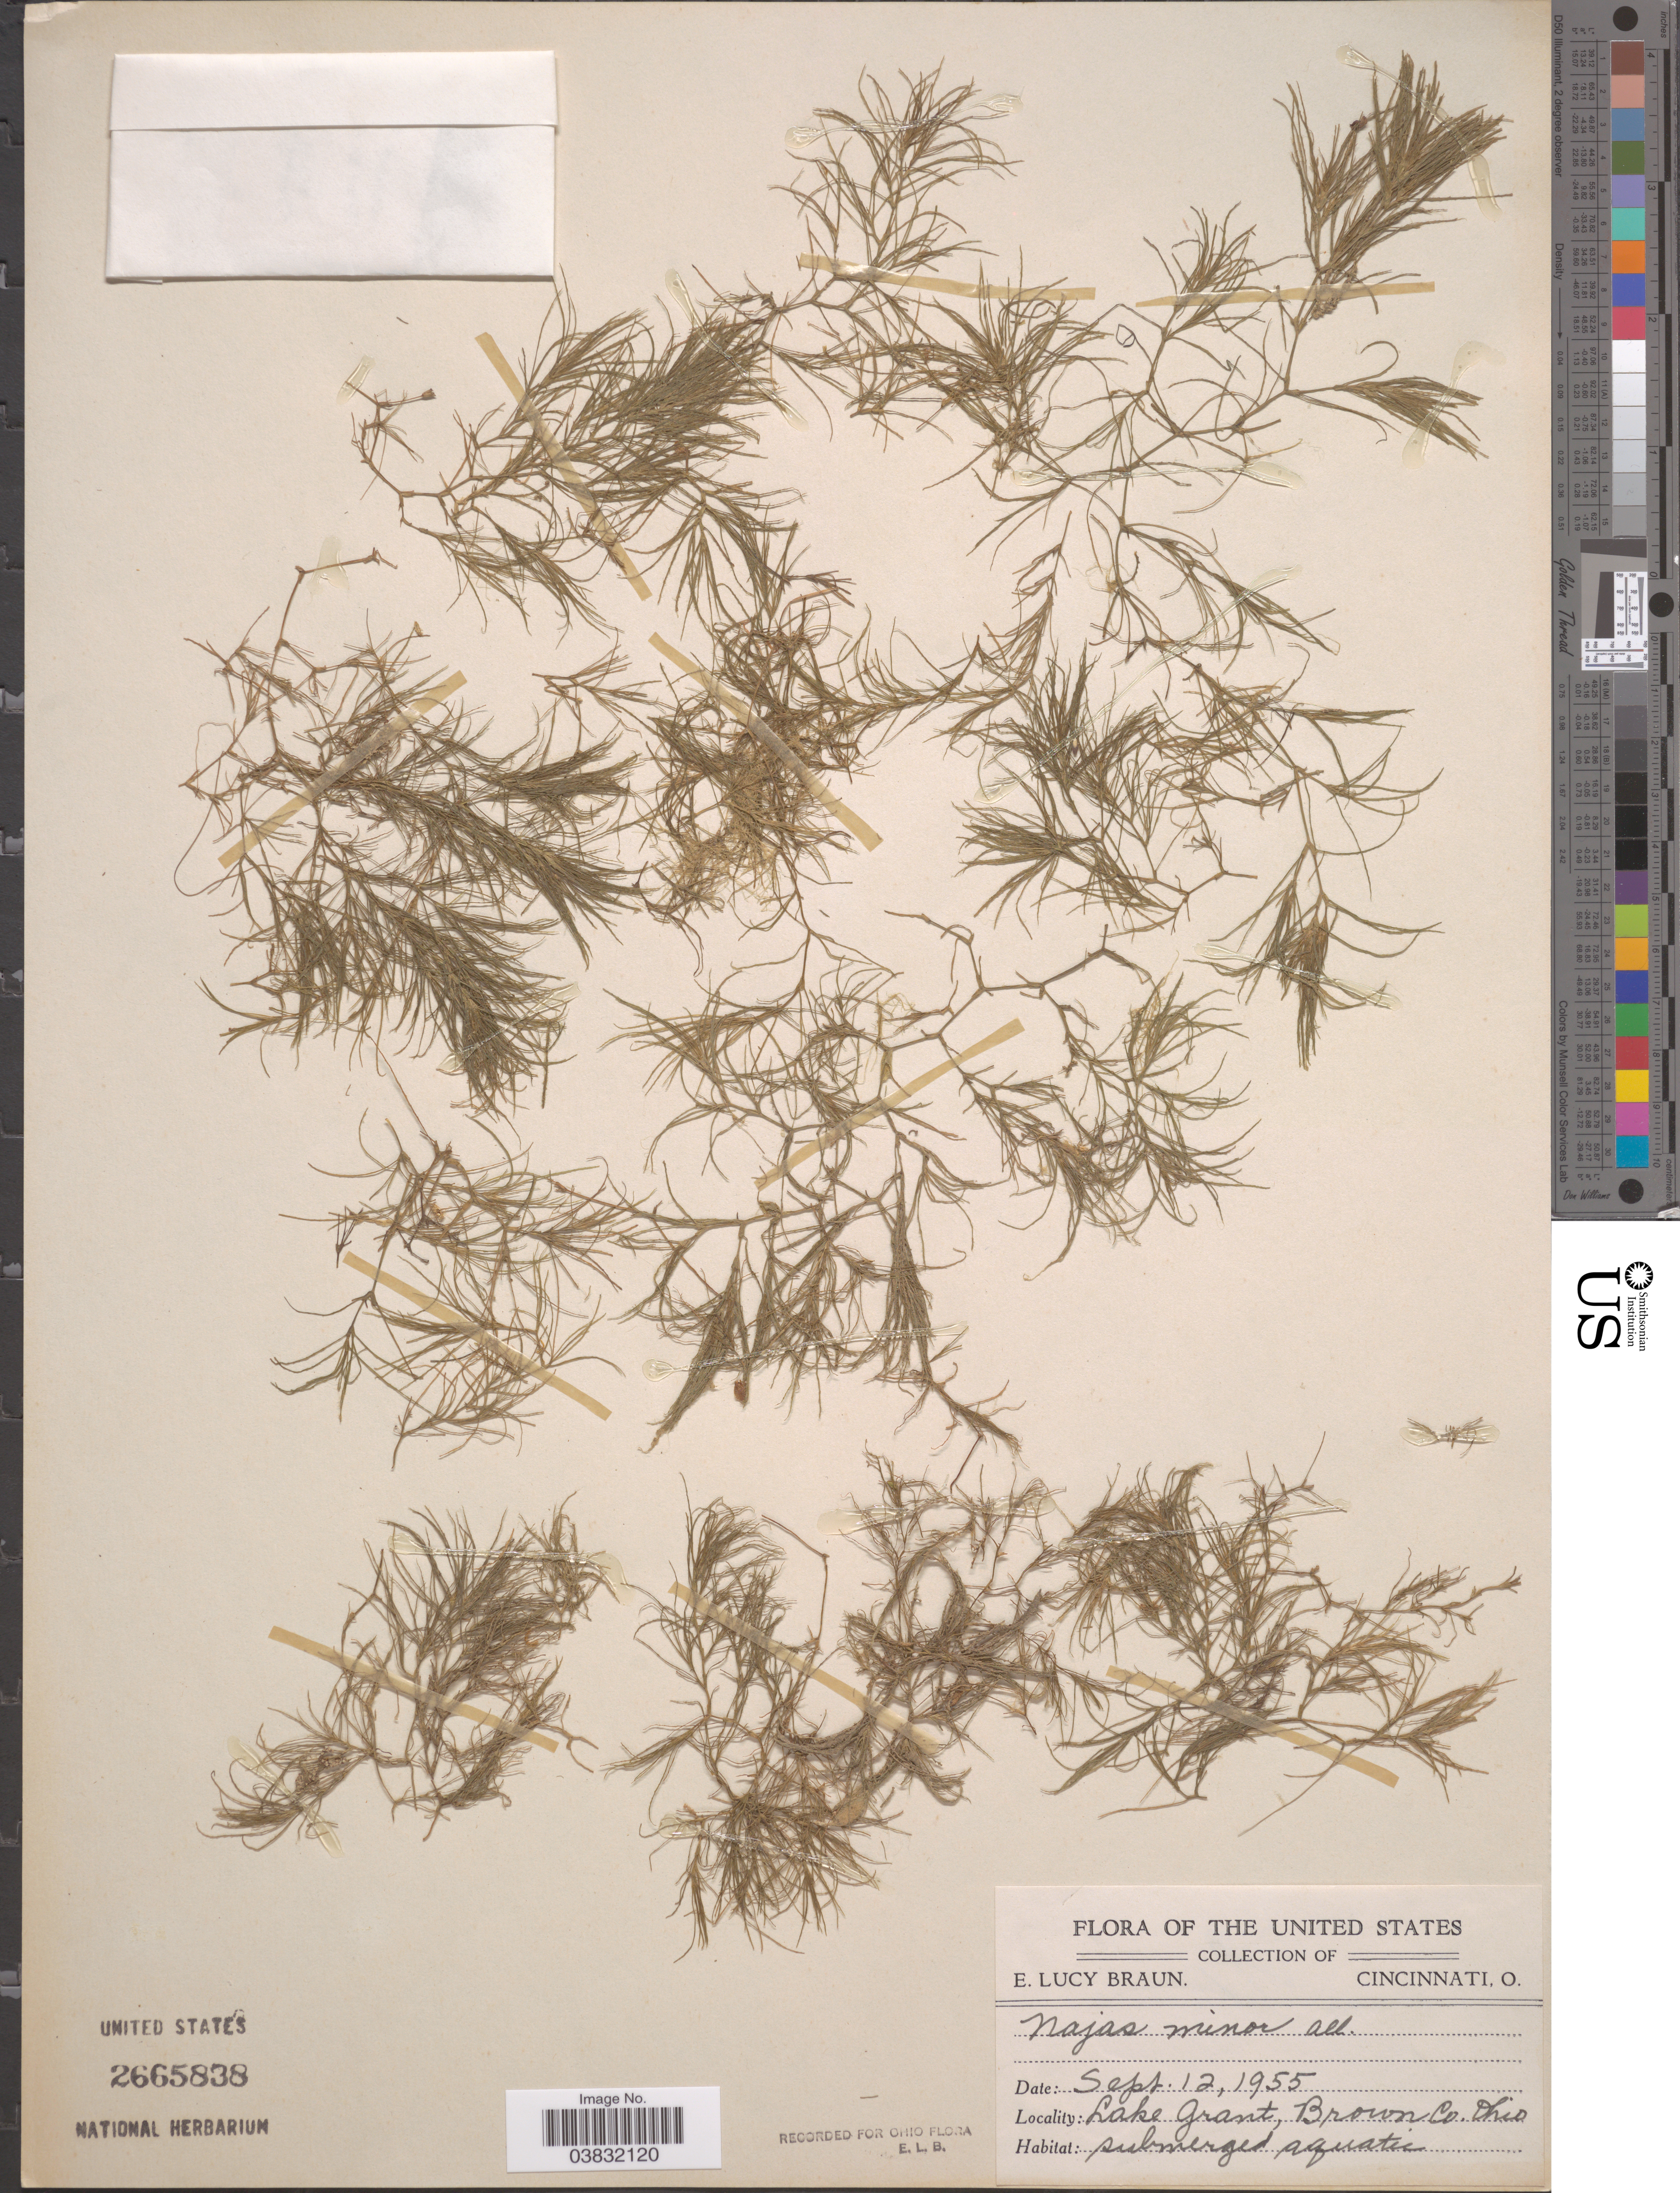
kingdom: Plantae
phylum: Tracheophyta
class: Liliopsida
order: Alismatales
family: Hydrocharitaceae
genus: Najas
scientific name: Najas minor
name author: All.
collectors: E. L. Braun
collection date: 1955-09-12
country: United States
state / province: Ohio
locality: Lake Grant, Brown Co.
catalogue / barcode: US 2665838